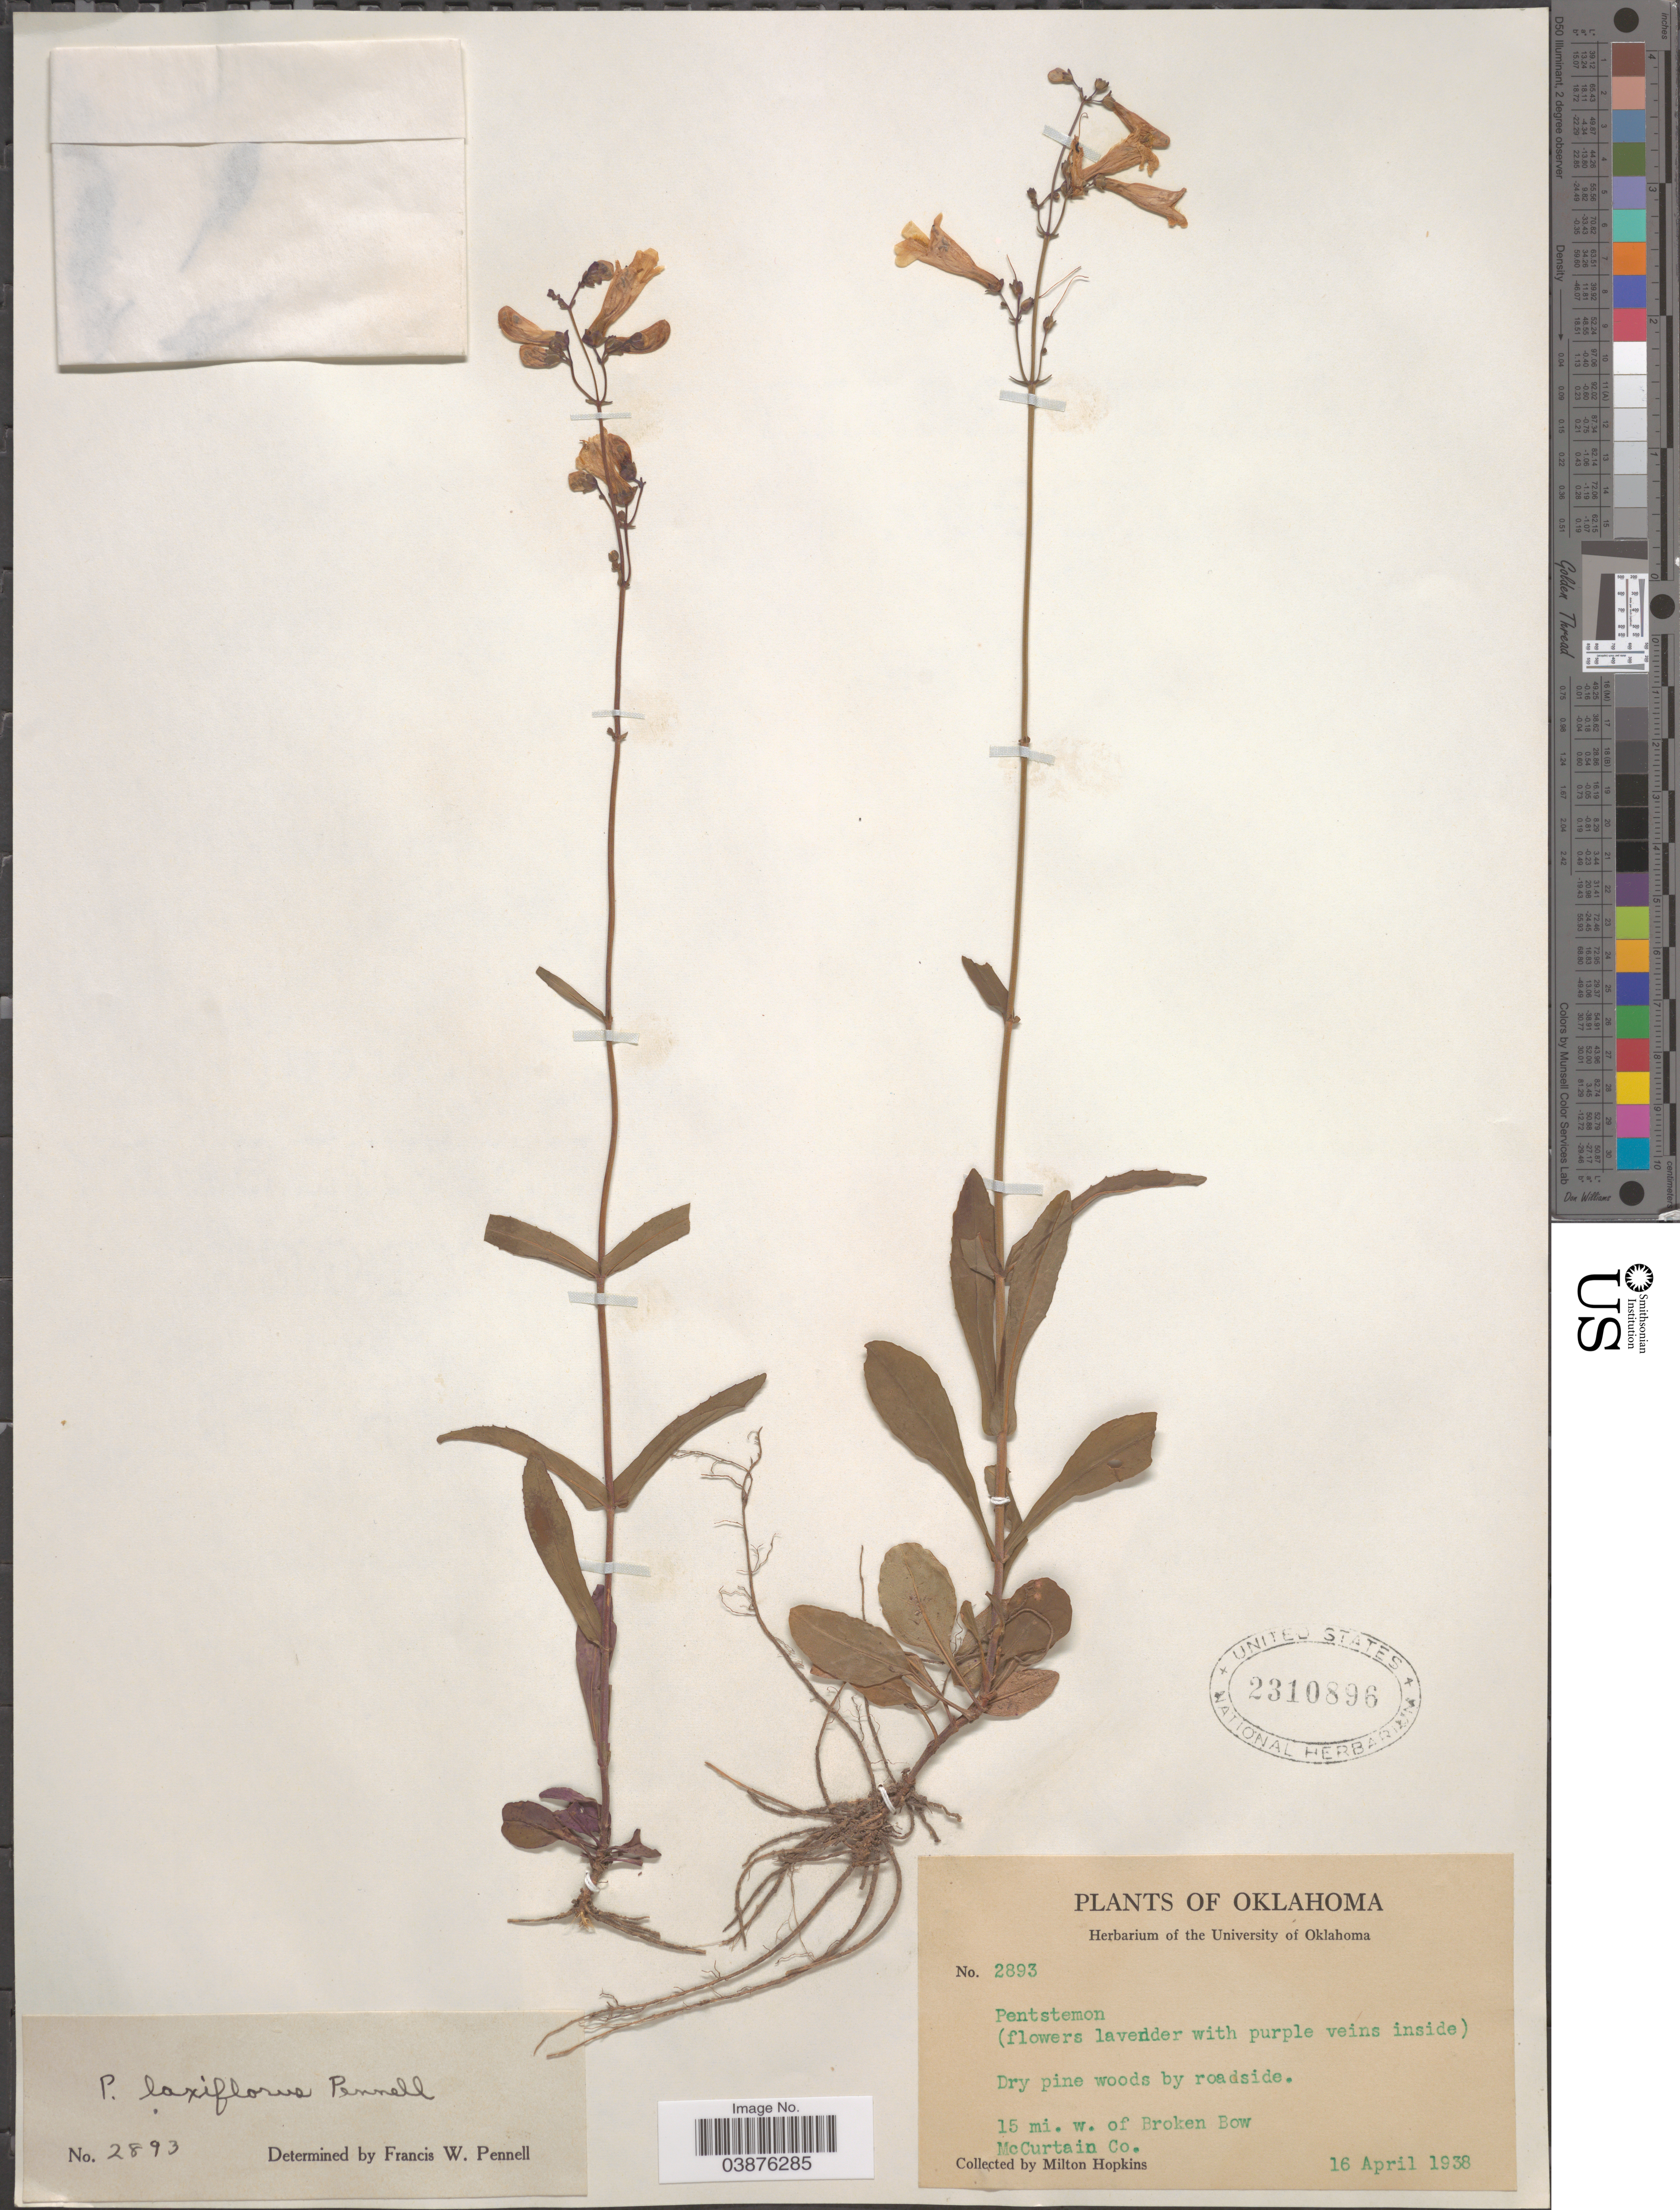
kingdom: Plantae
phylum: Tracheophyta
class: Magnoliopsida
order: Lamiales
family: Plantaginaceae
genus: Penstemon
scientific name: Penstemon laxiflorus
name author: Pennell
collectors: M. Hopkins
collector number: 2893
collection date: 1938-04-16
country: United States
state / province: Oklahoma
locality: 15 mi. w. of Broken Bow. McCurtain Co.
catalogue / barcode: US 2310896